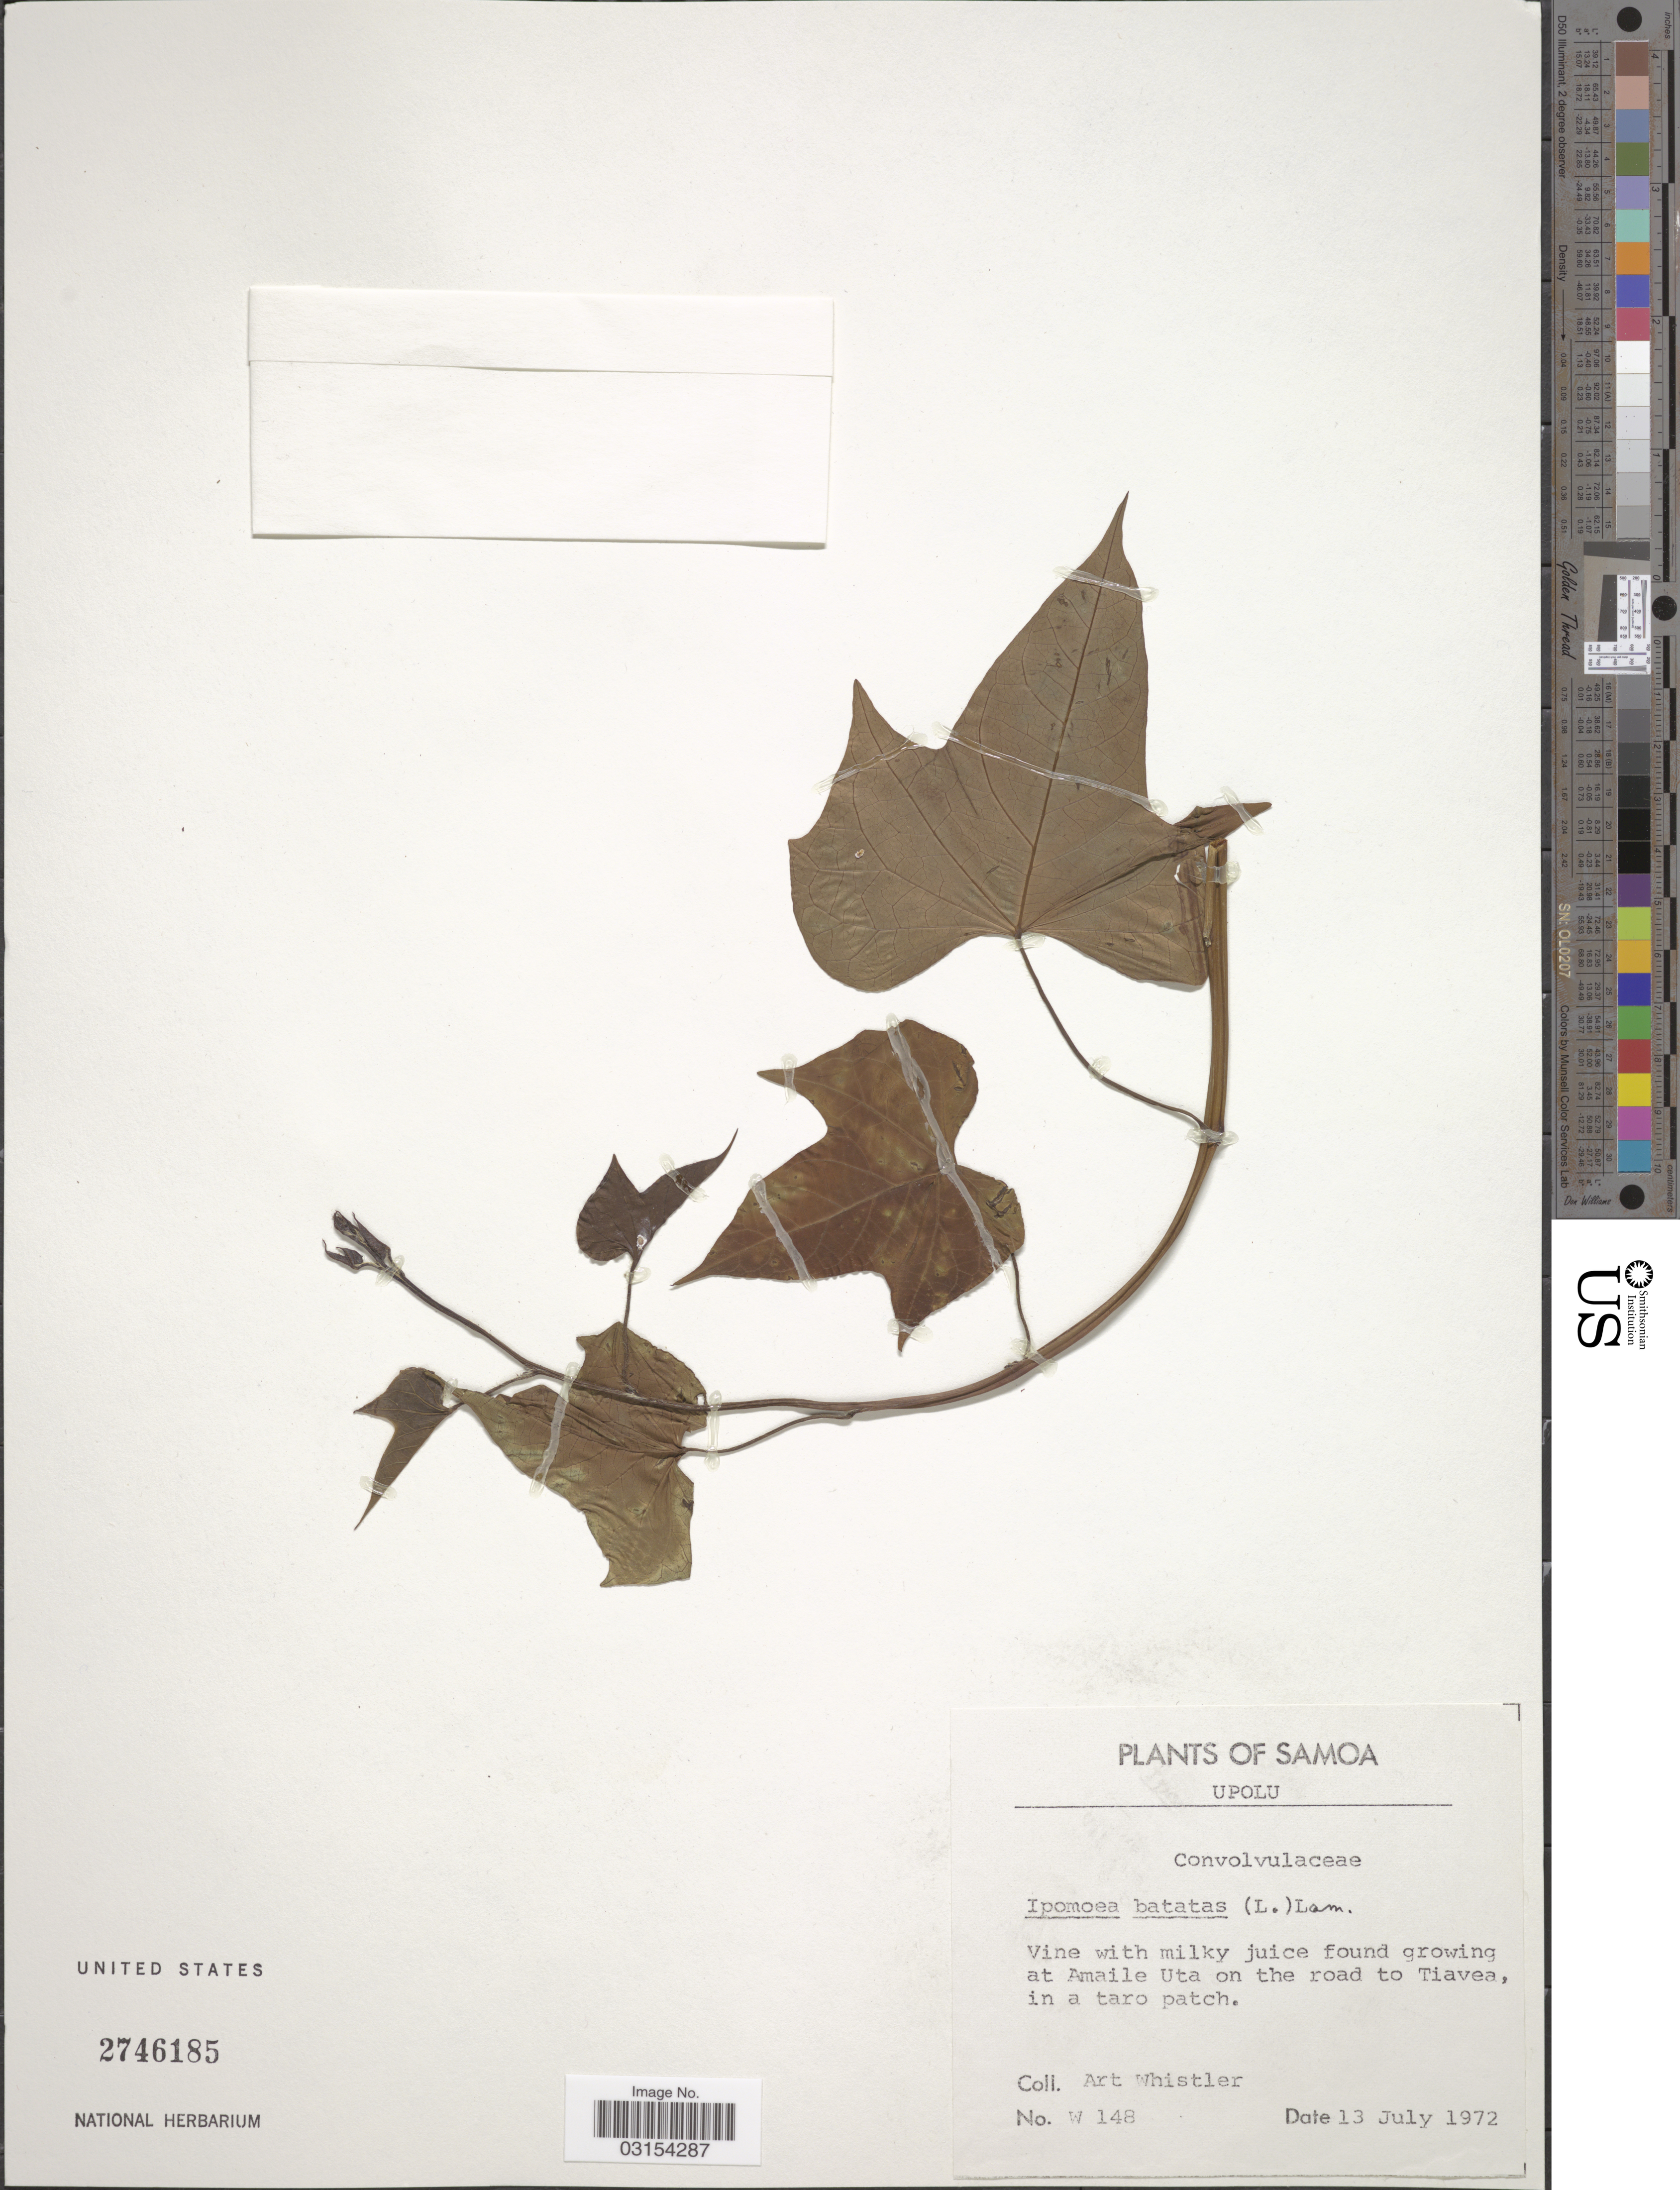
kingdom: Plantae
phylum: Tracheophyta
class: Magnoliopsida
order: Solanales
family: Convolvulaceae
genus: Ipomoea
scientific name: Ipomoea batatas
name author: (L.) Lam.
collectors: A. Whistler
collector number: W148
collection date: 1972-07-13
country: Samoa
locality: Samoa. Upolu. Amaile Uta on the road to Tiavea, in a taro patch.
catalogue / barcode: US 2746185